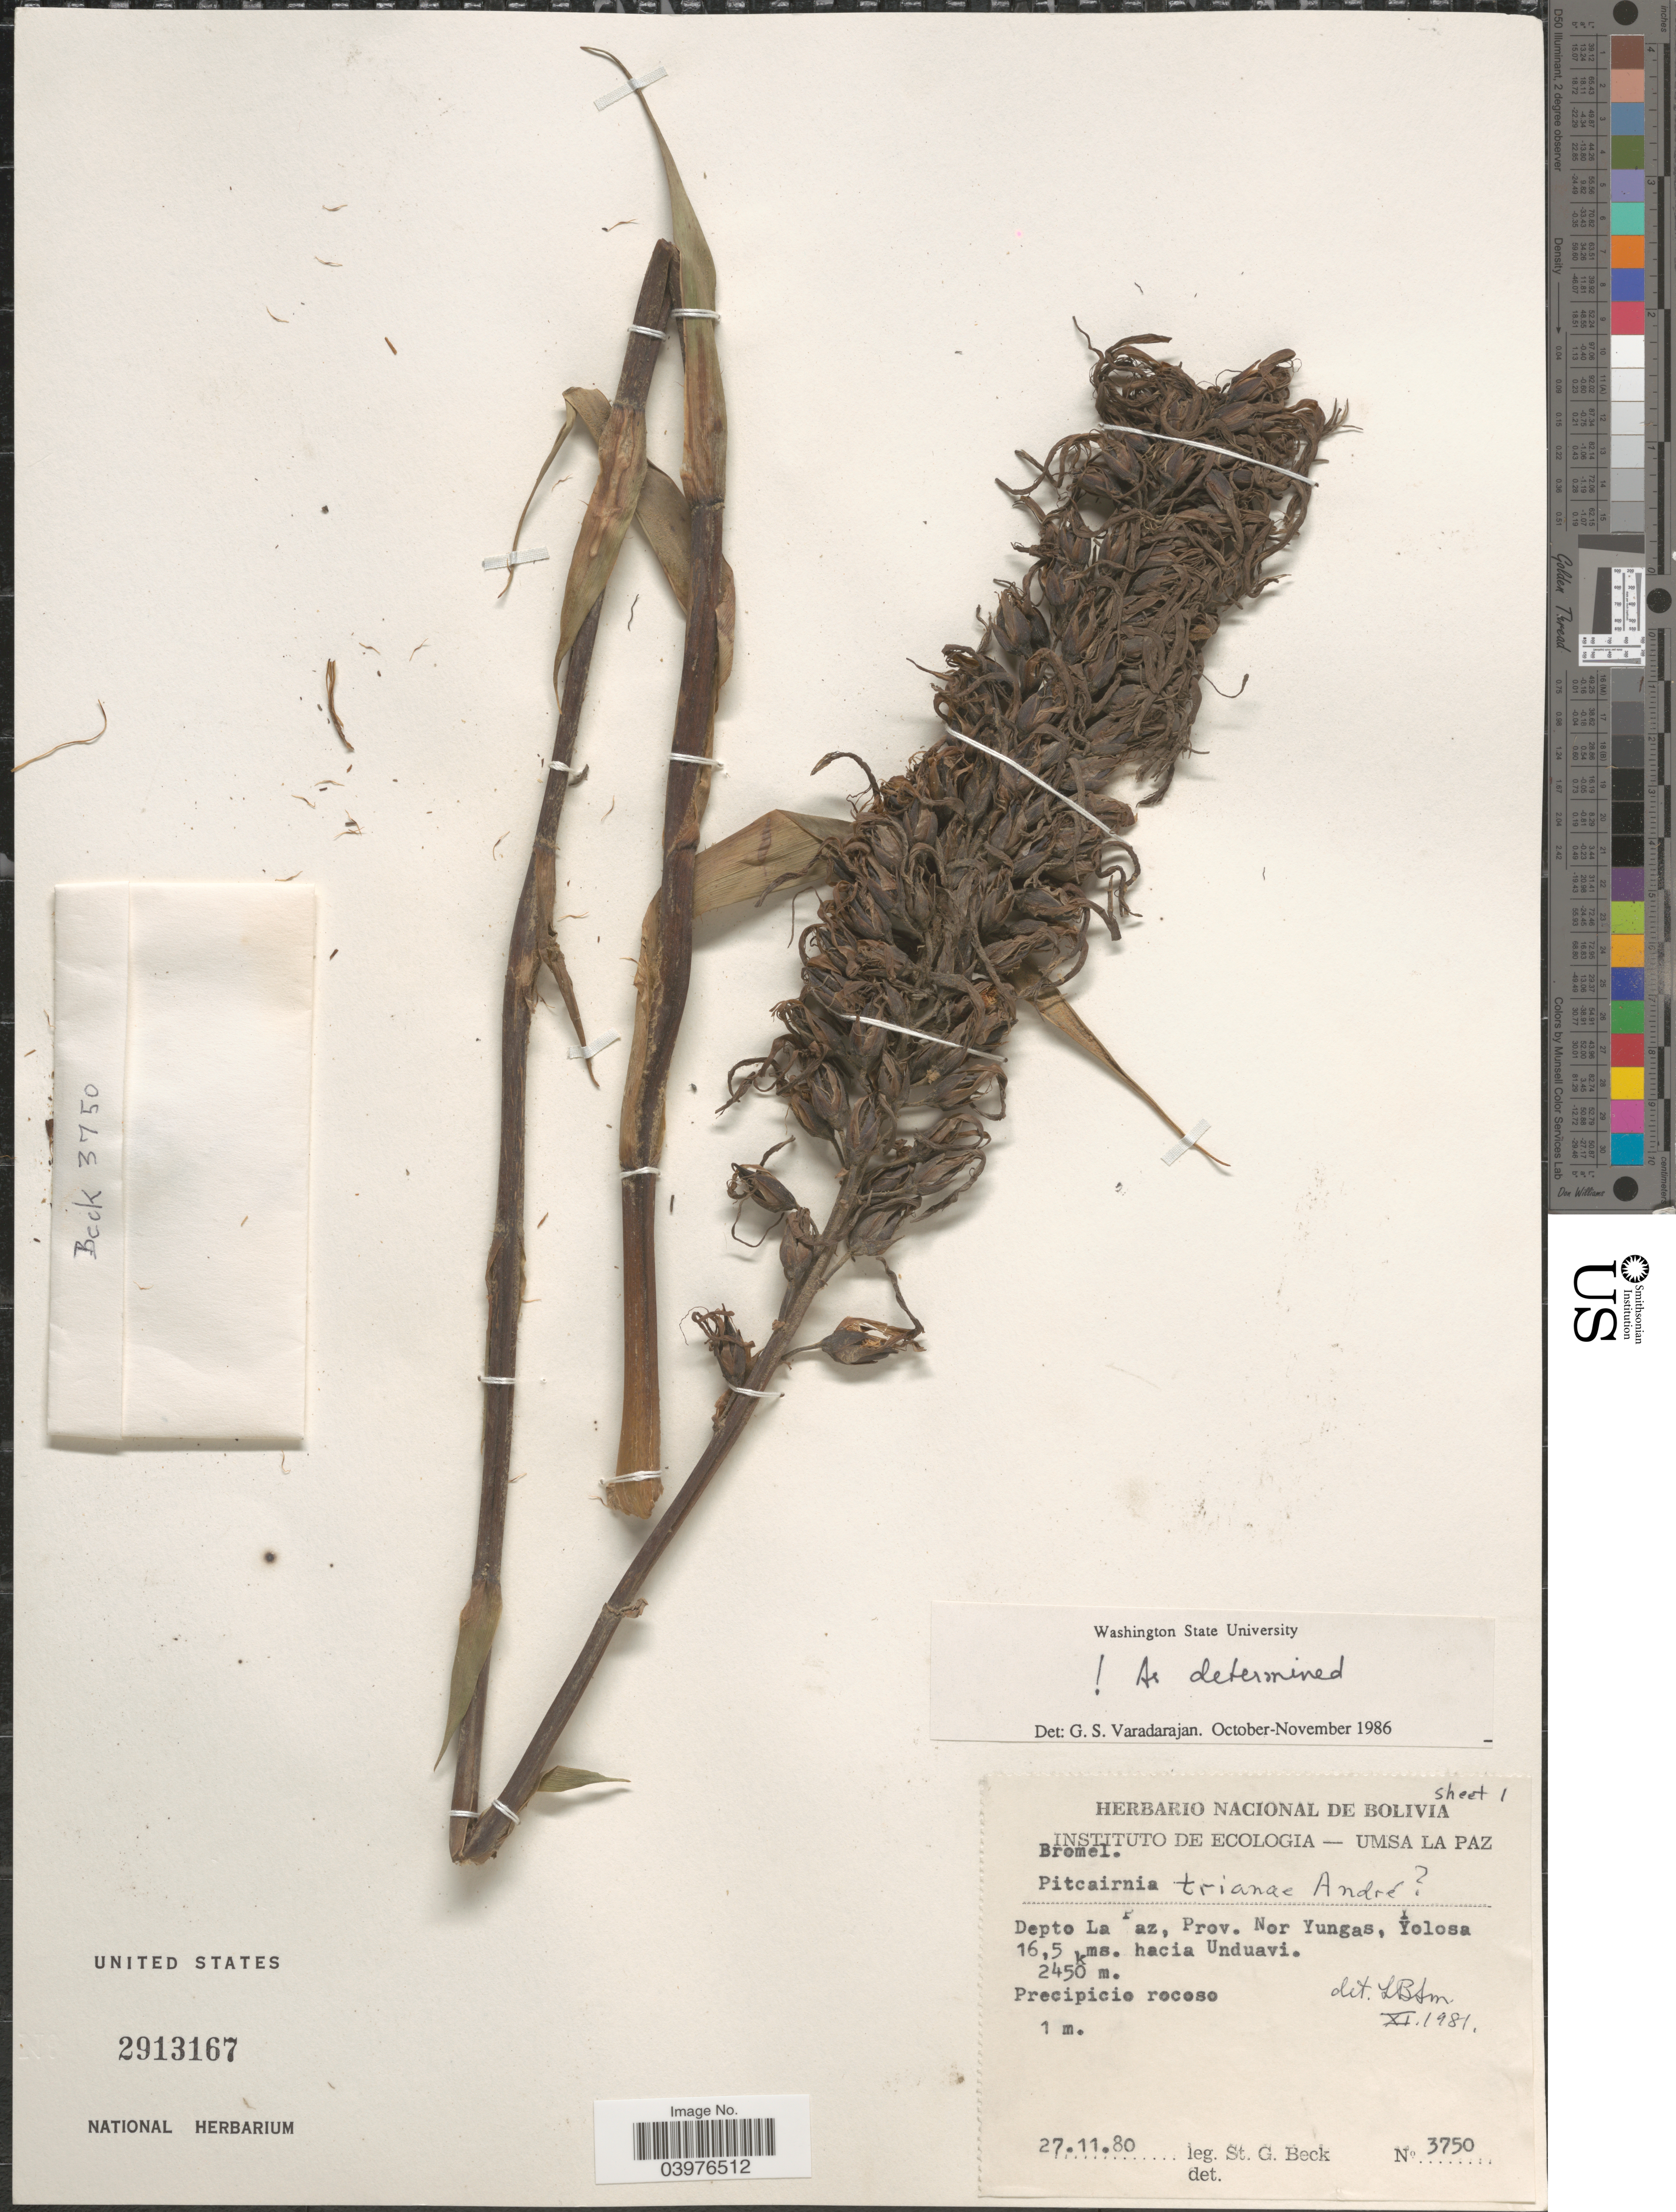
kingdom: Plantae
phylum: Tracheophyta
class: Liliopsida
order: Poales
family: Bromeliaceae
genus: Pitcairnia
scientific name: Pitcairnia trianae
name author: André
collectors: S. G. Beck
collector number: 3750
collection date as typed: Transcribed d/m/y: 27/11/80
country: Bolivia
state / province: La Paz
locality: Depto La Paz, Prov. Nor Yungas, Yolosa 16,5 kms. hacia Unduavi.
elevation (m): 2450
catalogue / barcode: US 2913167